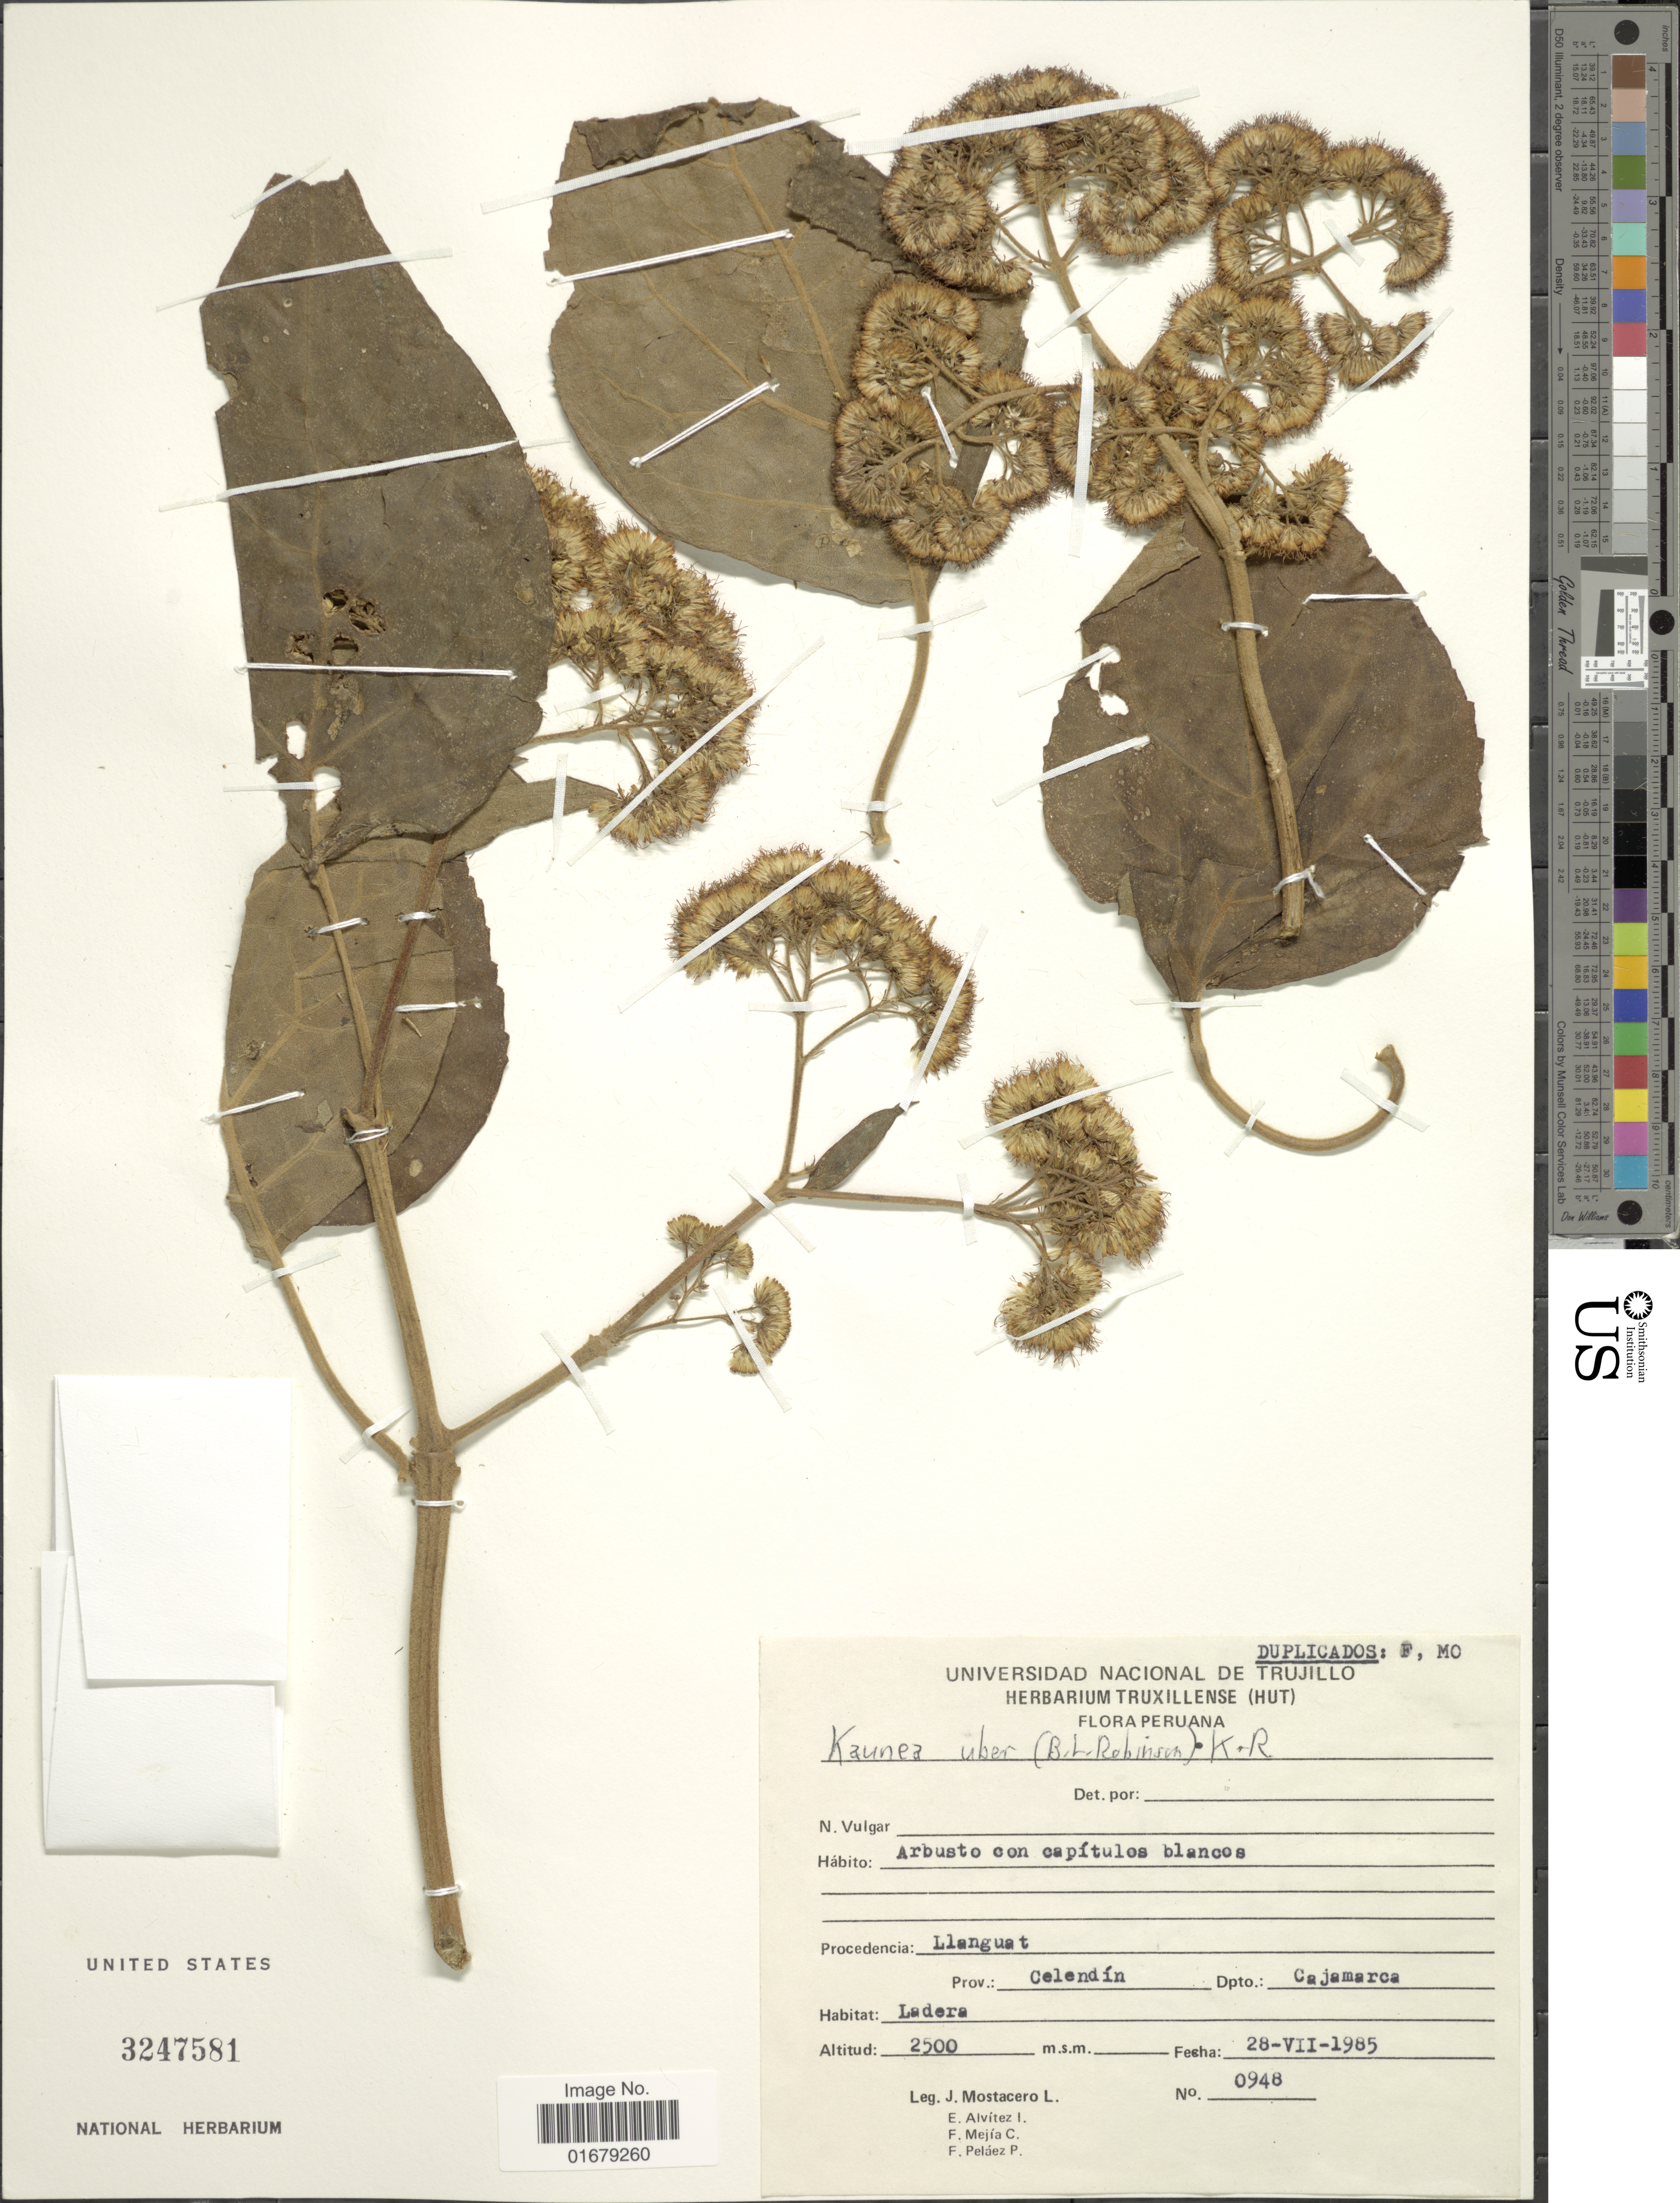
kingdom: Plantae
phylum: Tracheophyta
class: Magnoliopsida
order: Asterales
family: Asteraceae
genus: Kaunia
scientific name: Kaunia uber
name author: (B.L. Rob.) R.M. King & H. Rob.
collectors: J. Mostacero L., E. Alvitez I., F. Mejia C. & F. Pelaez P.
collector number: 948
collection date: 1985-07-28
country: Peru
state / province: Cajamarca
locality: Llanguat, Prov. Celendin, Dpto. Cajamarca.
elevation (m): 2500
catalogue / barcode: US 3247581